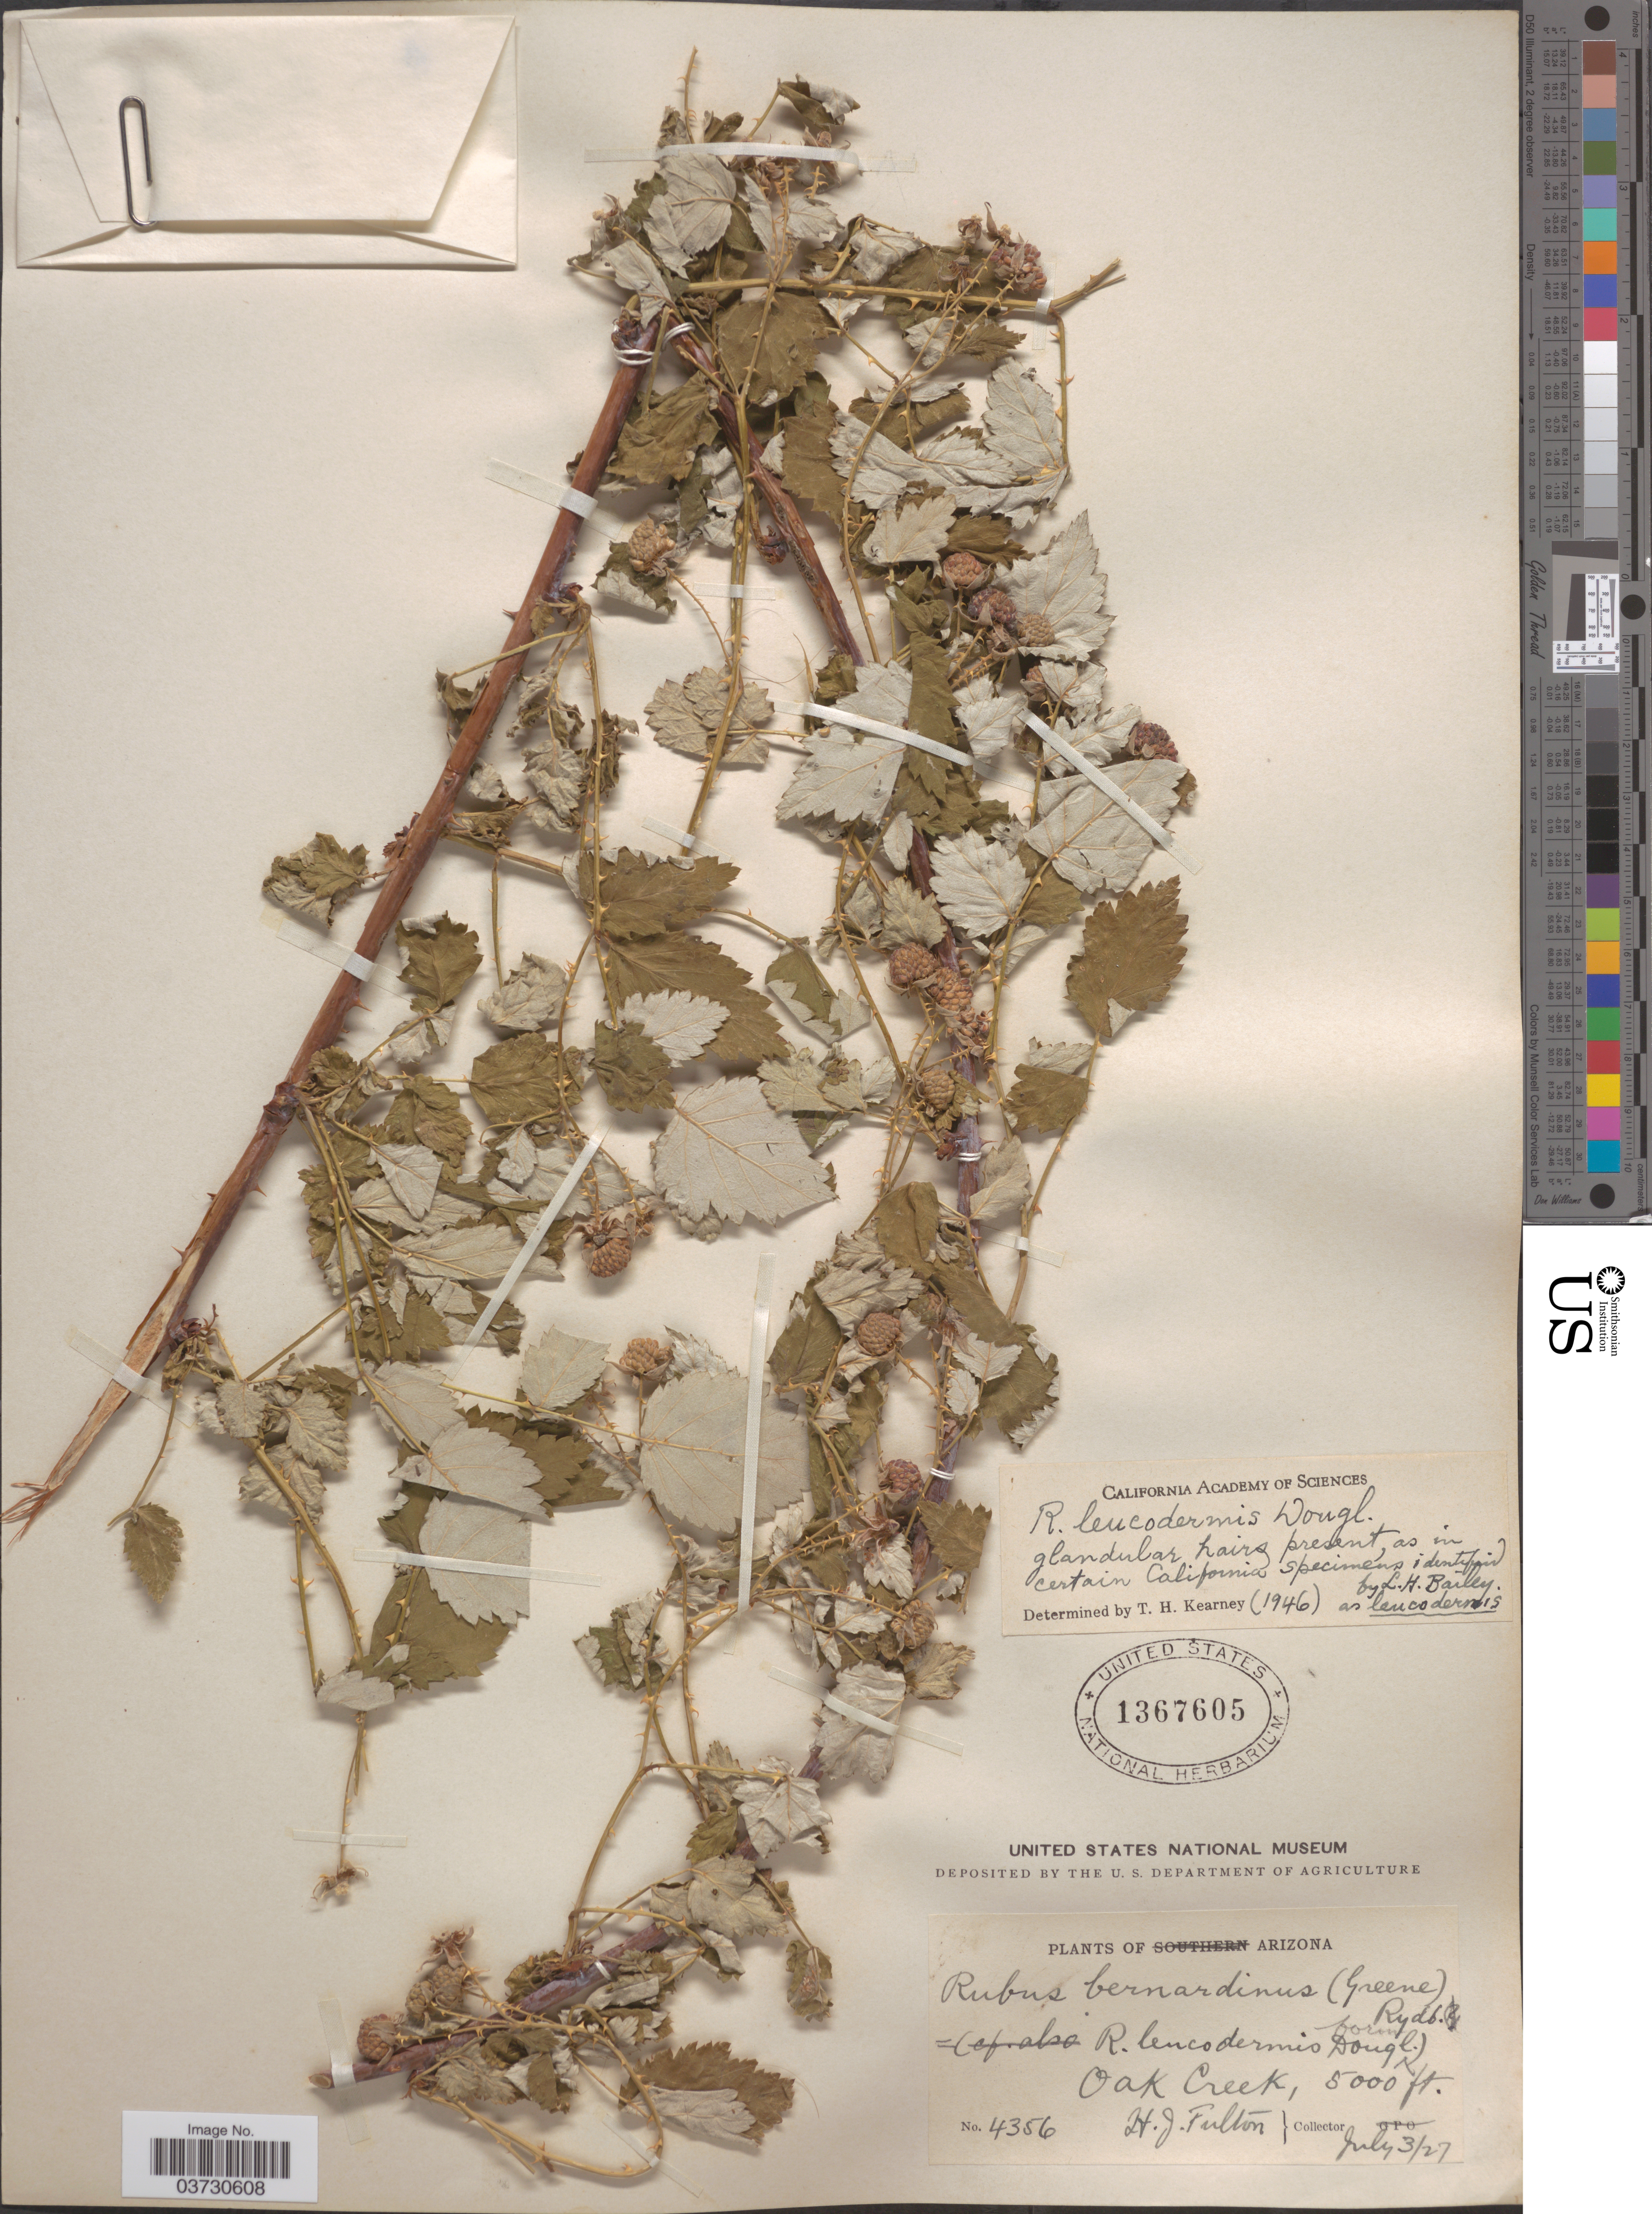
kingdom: Plantae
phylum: Tracheophyta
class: Magnoliopsida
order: Rosales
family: Rosaceae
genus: Rubus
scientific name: Rubus leucodermis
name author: Douglas ex Torr. & A. Gray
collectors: H. Fulton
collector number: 4356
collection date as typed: Transcribed d/m/y: 3/7/27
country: United States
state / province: Arizona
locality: Oak Creek.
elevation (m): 1524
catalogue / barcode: US 1367605